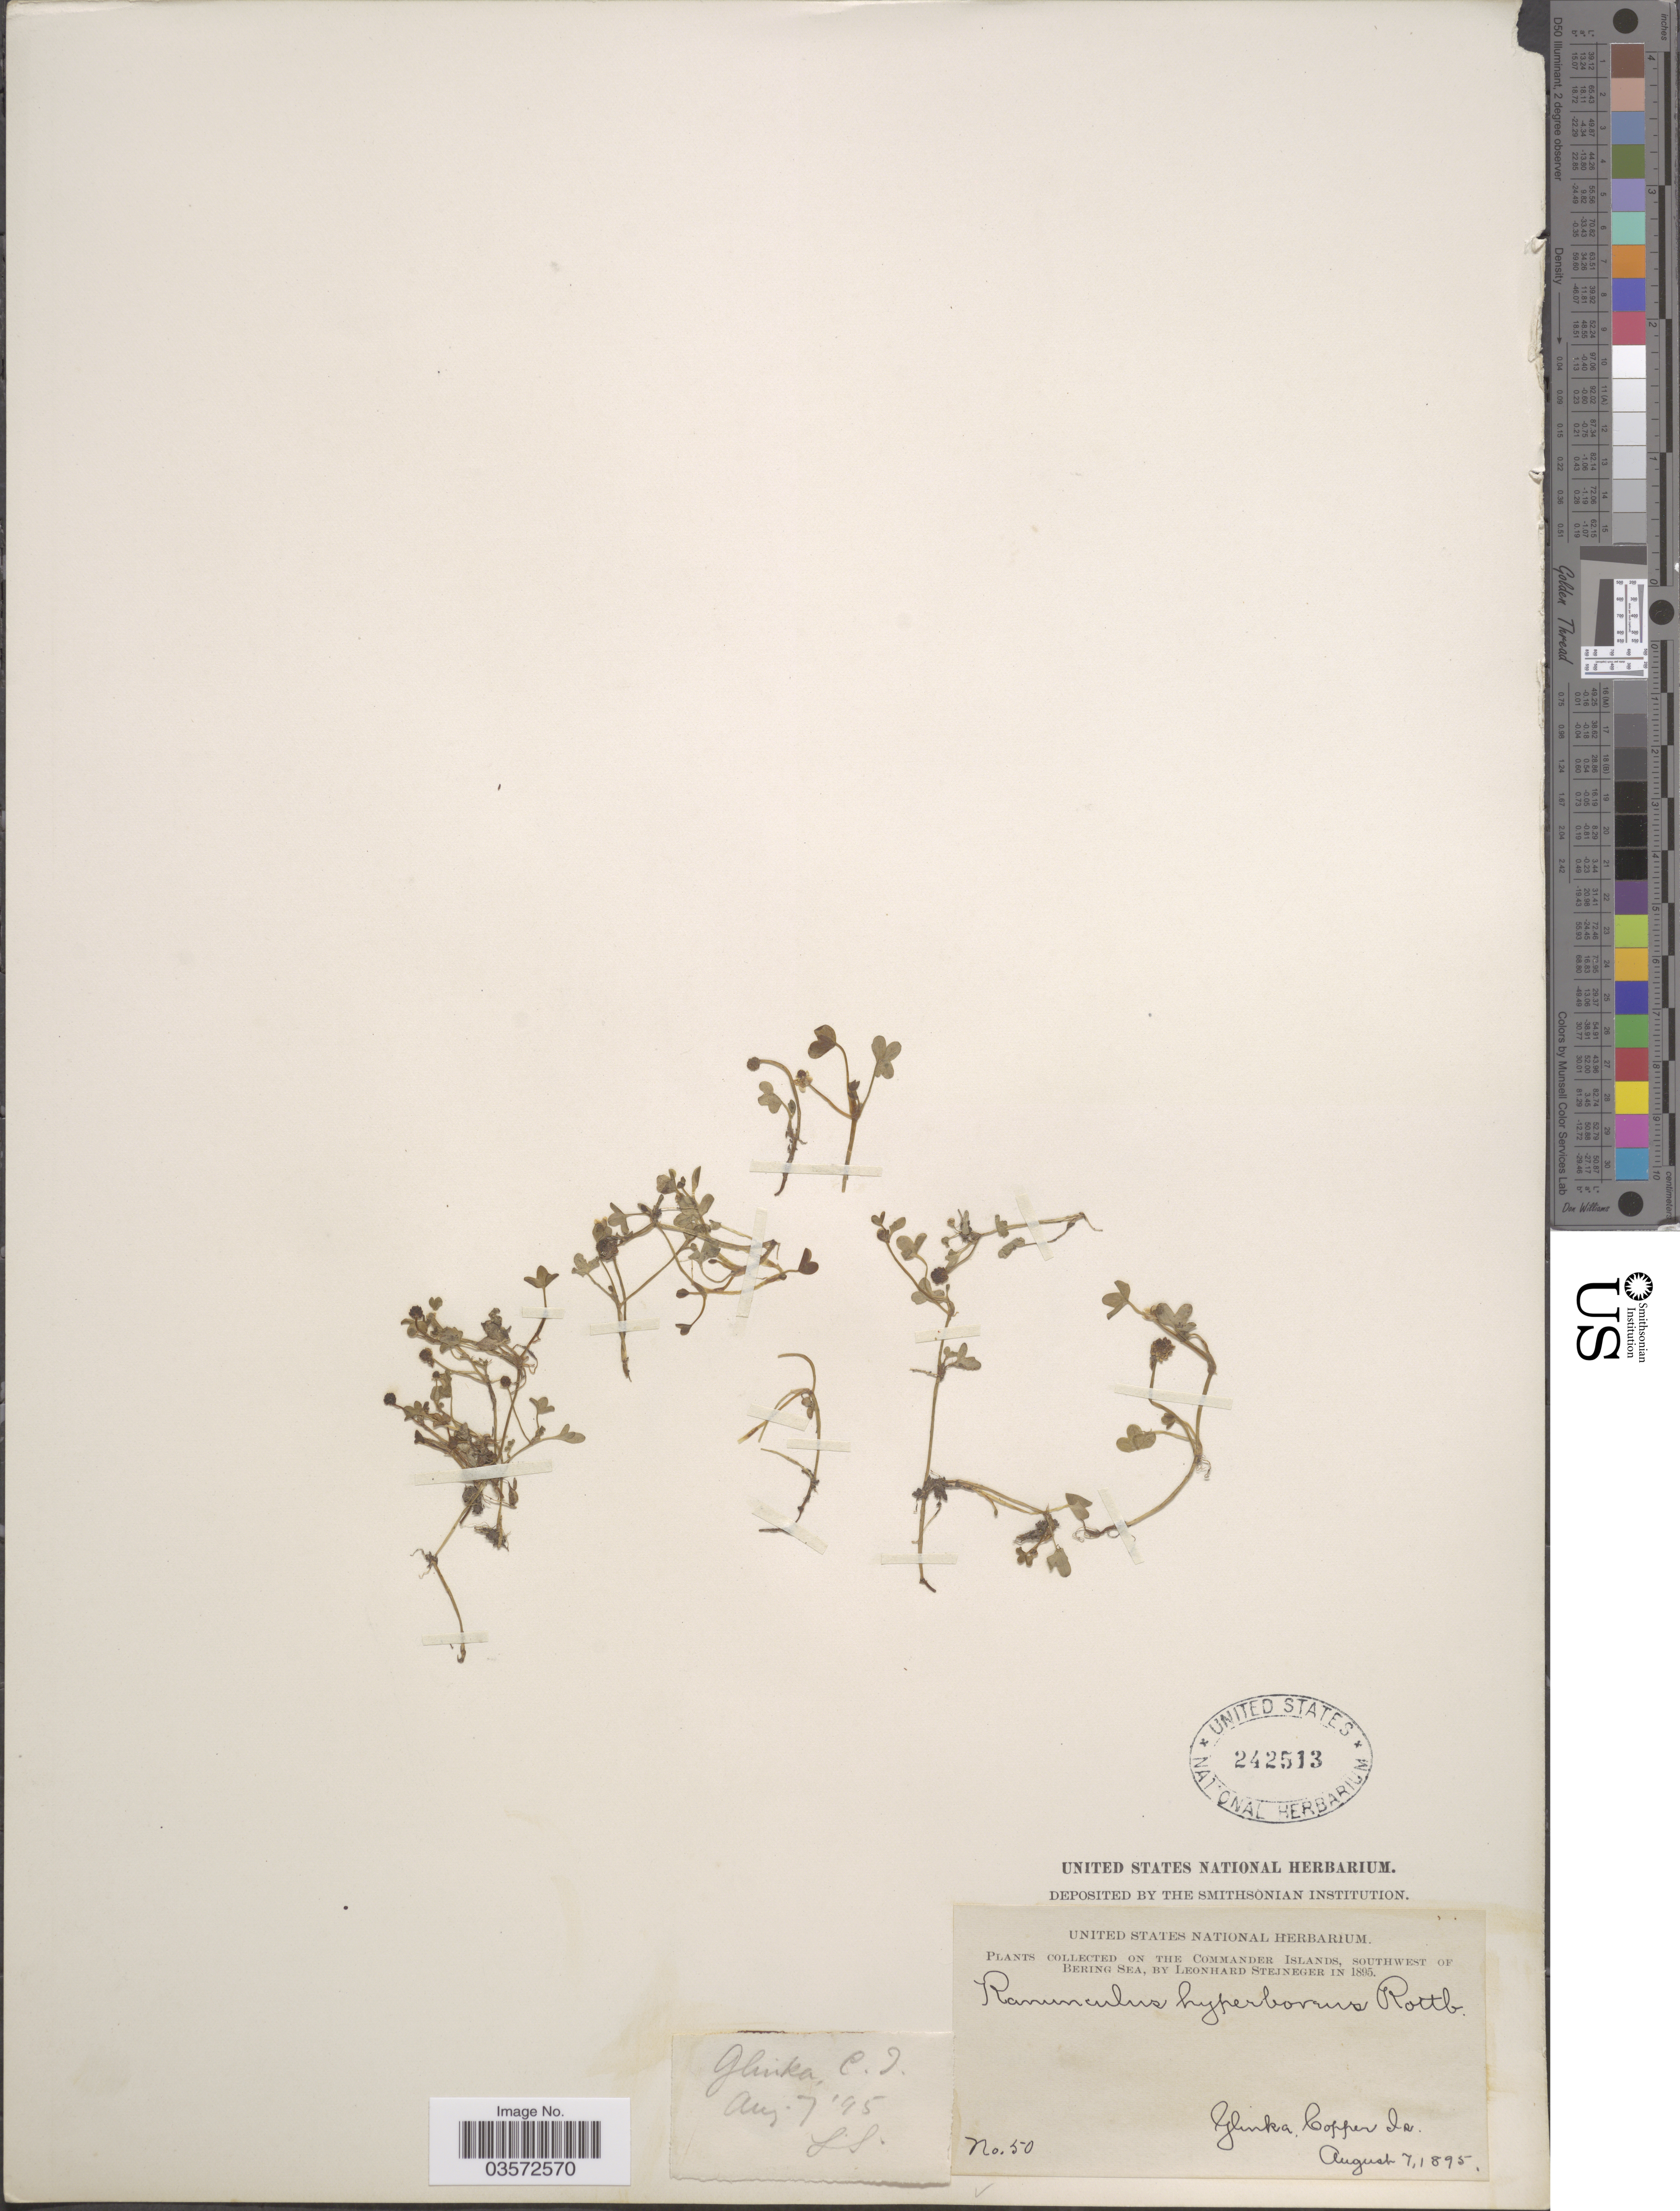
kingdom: Plantae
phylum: Tracheophyta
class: Magnoliopsida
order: Ranunculales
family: Ranunculaceae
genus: Ranunculus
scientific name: Ranunculus hyperboreus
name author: Rottb.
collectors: L. Stejneger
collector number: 50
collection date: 1895-08-07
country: Russian Federation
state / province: Kamchatka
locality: On the commander Islands, Southwest of Bering sea. Glinka, Copper Is.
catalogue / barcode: US 242513